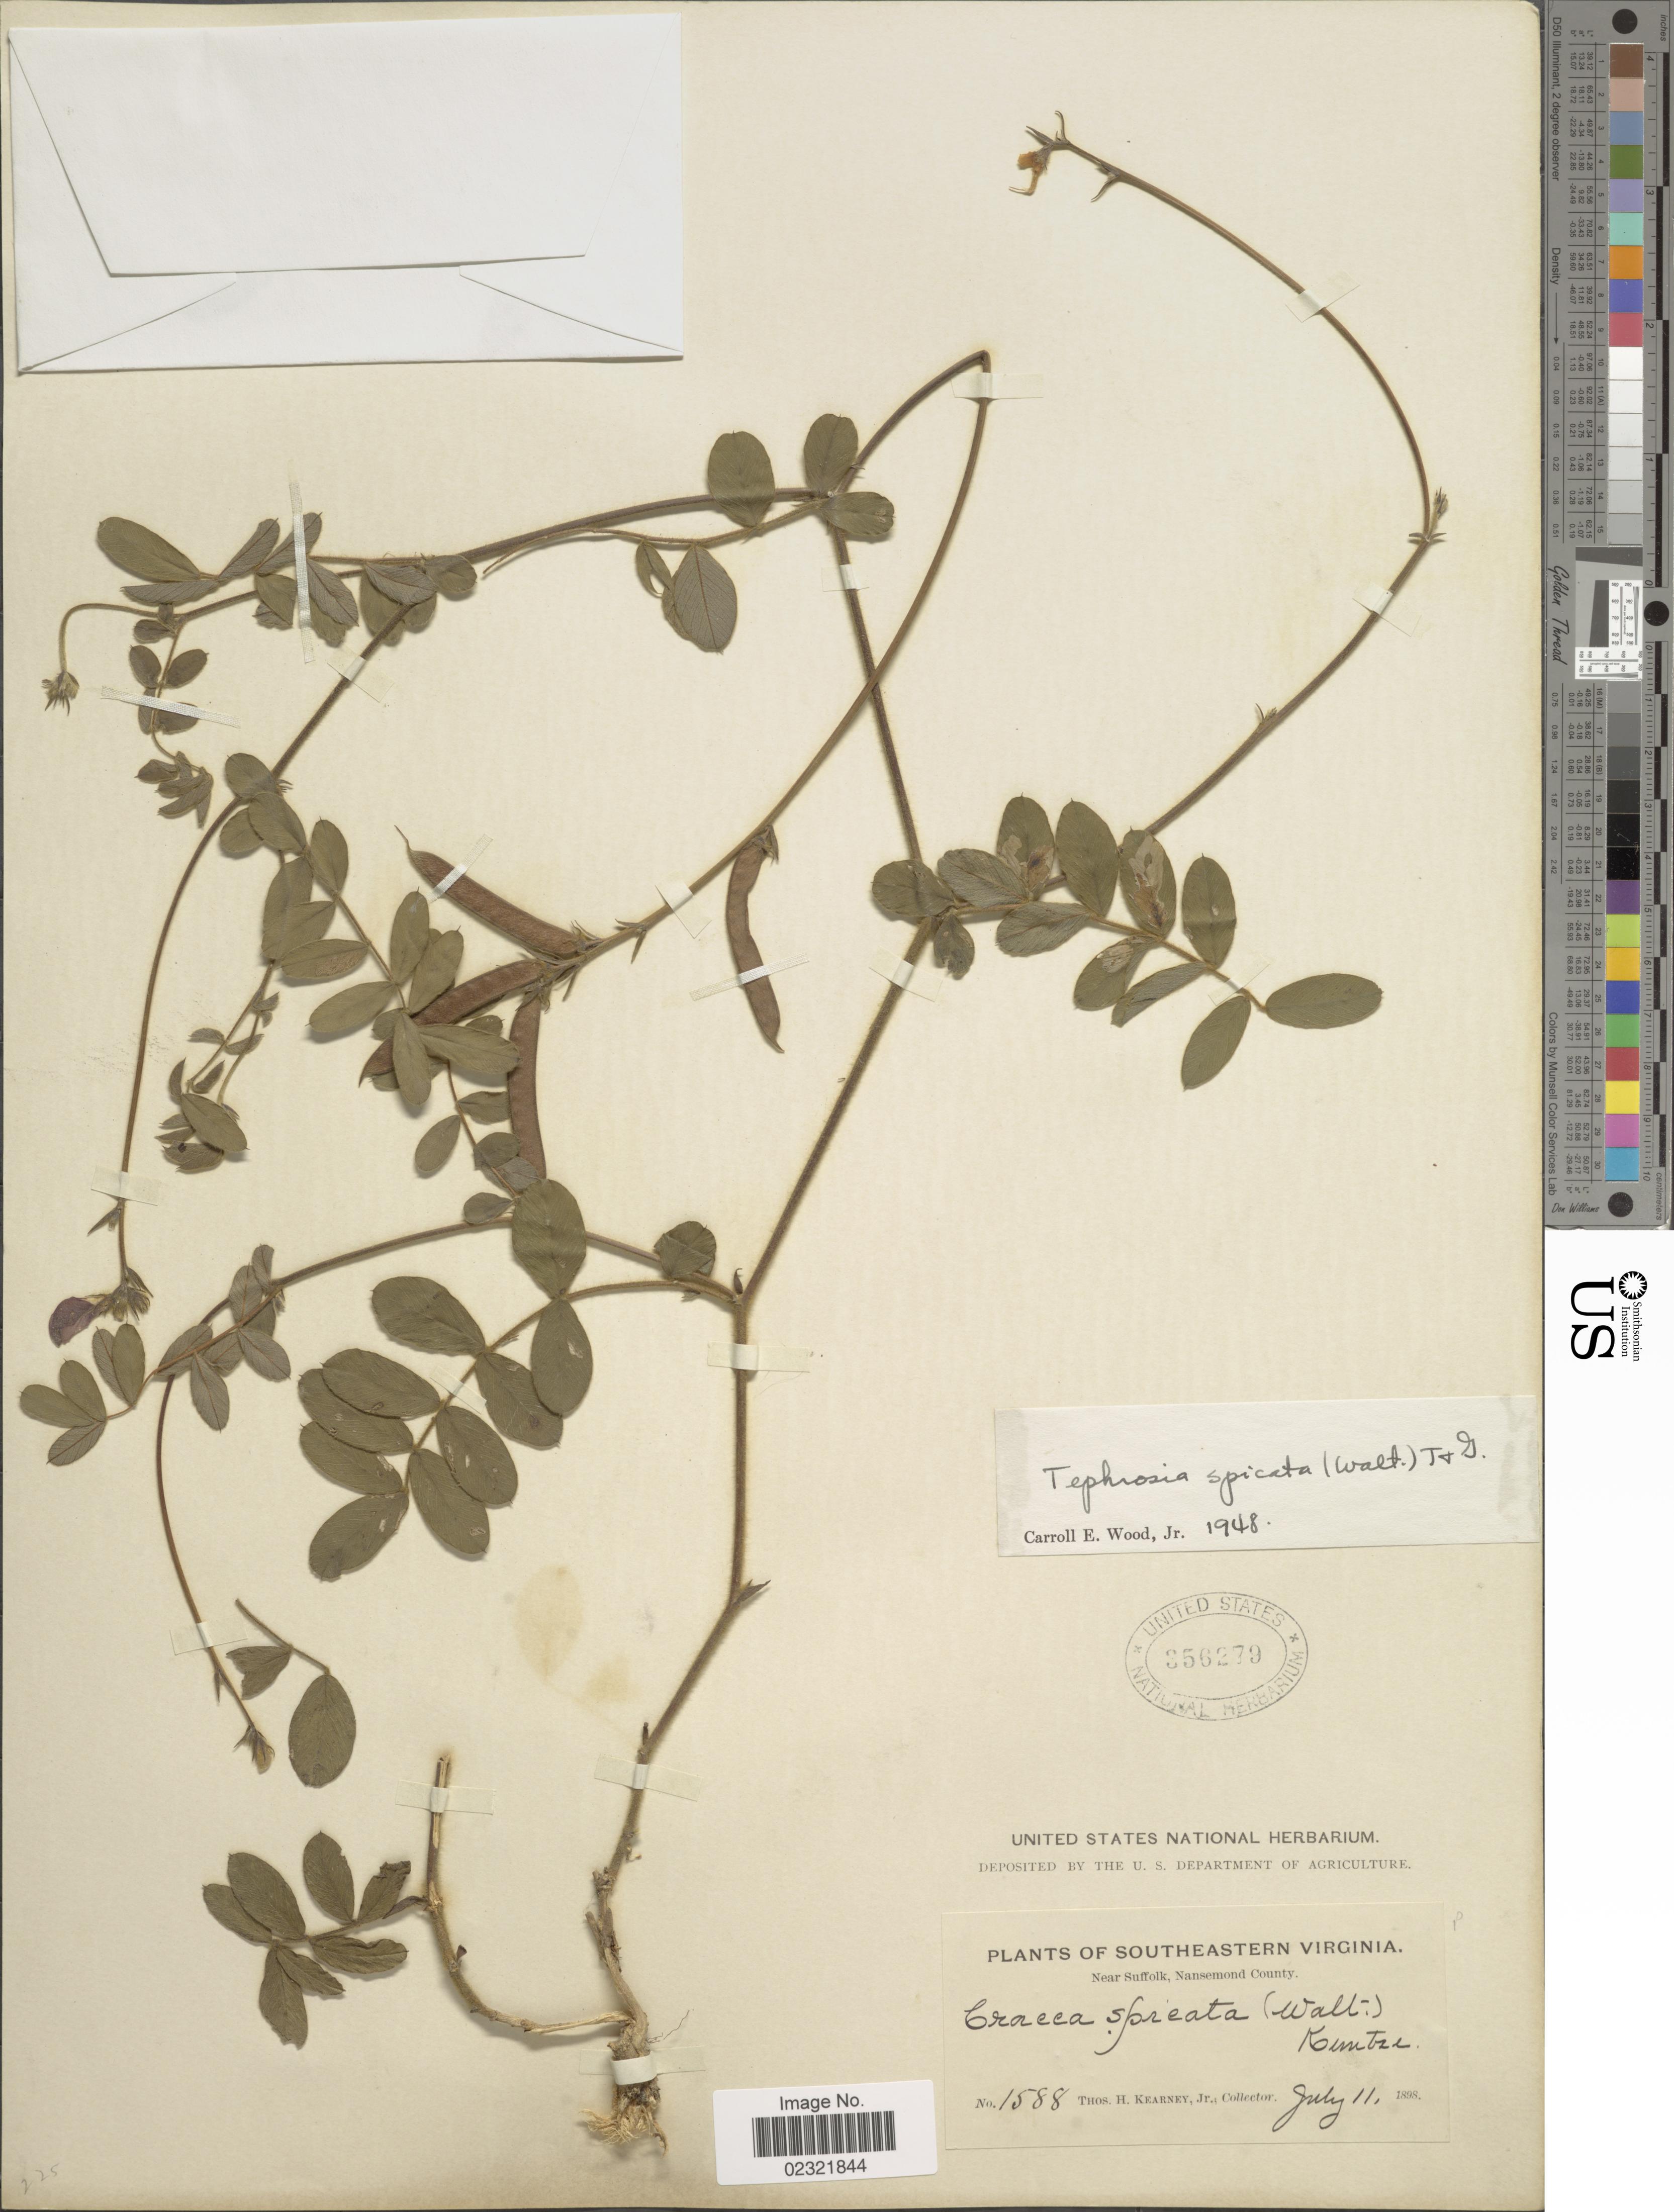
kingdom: Plantae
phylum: Tracheophyta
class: Magnoliopsida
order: Fabales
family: Fabaceae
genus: Tephrosia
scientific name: Tephrosia spicata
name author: (Walter) Torr. & A. Gray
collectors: T. H. Kearney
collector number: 1588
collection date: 1898-07-11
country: United States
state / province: Virginia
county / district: City of Suffolk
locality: Southeastern Virginia, Near Suffolk, Nansemond County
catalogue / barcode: US 356279